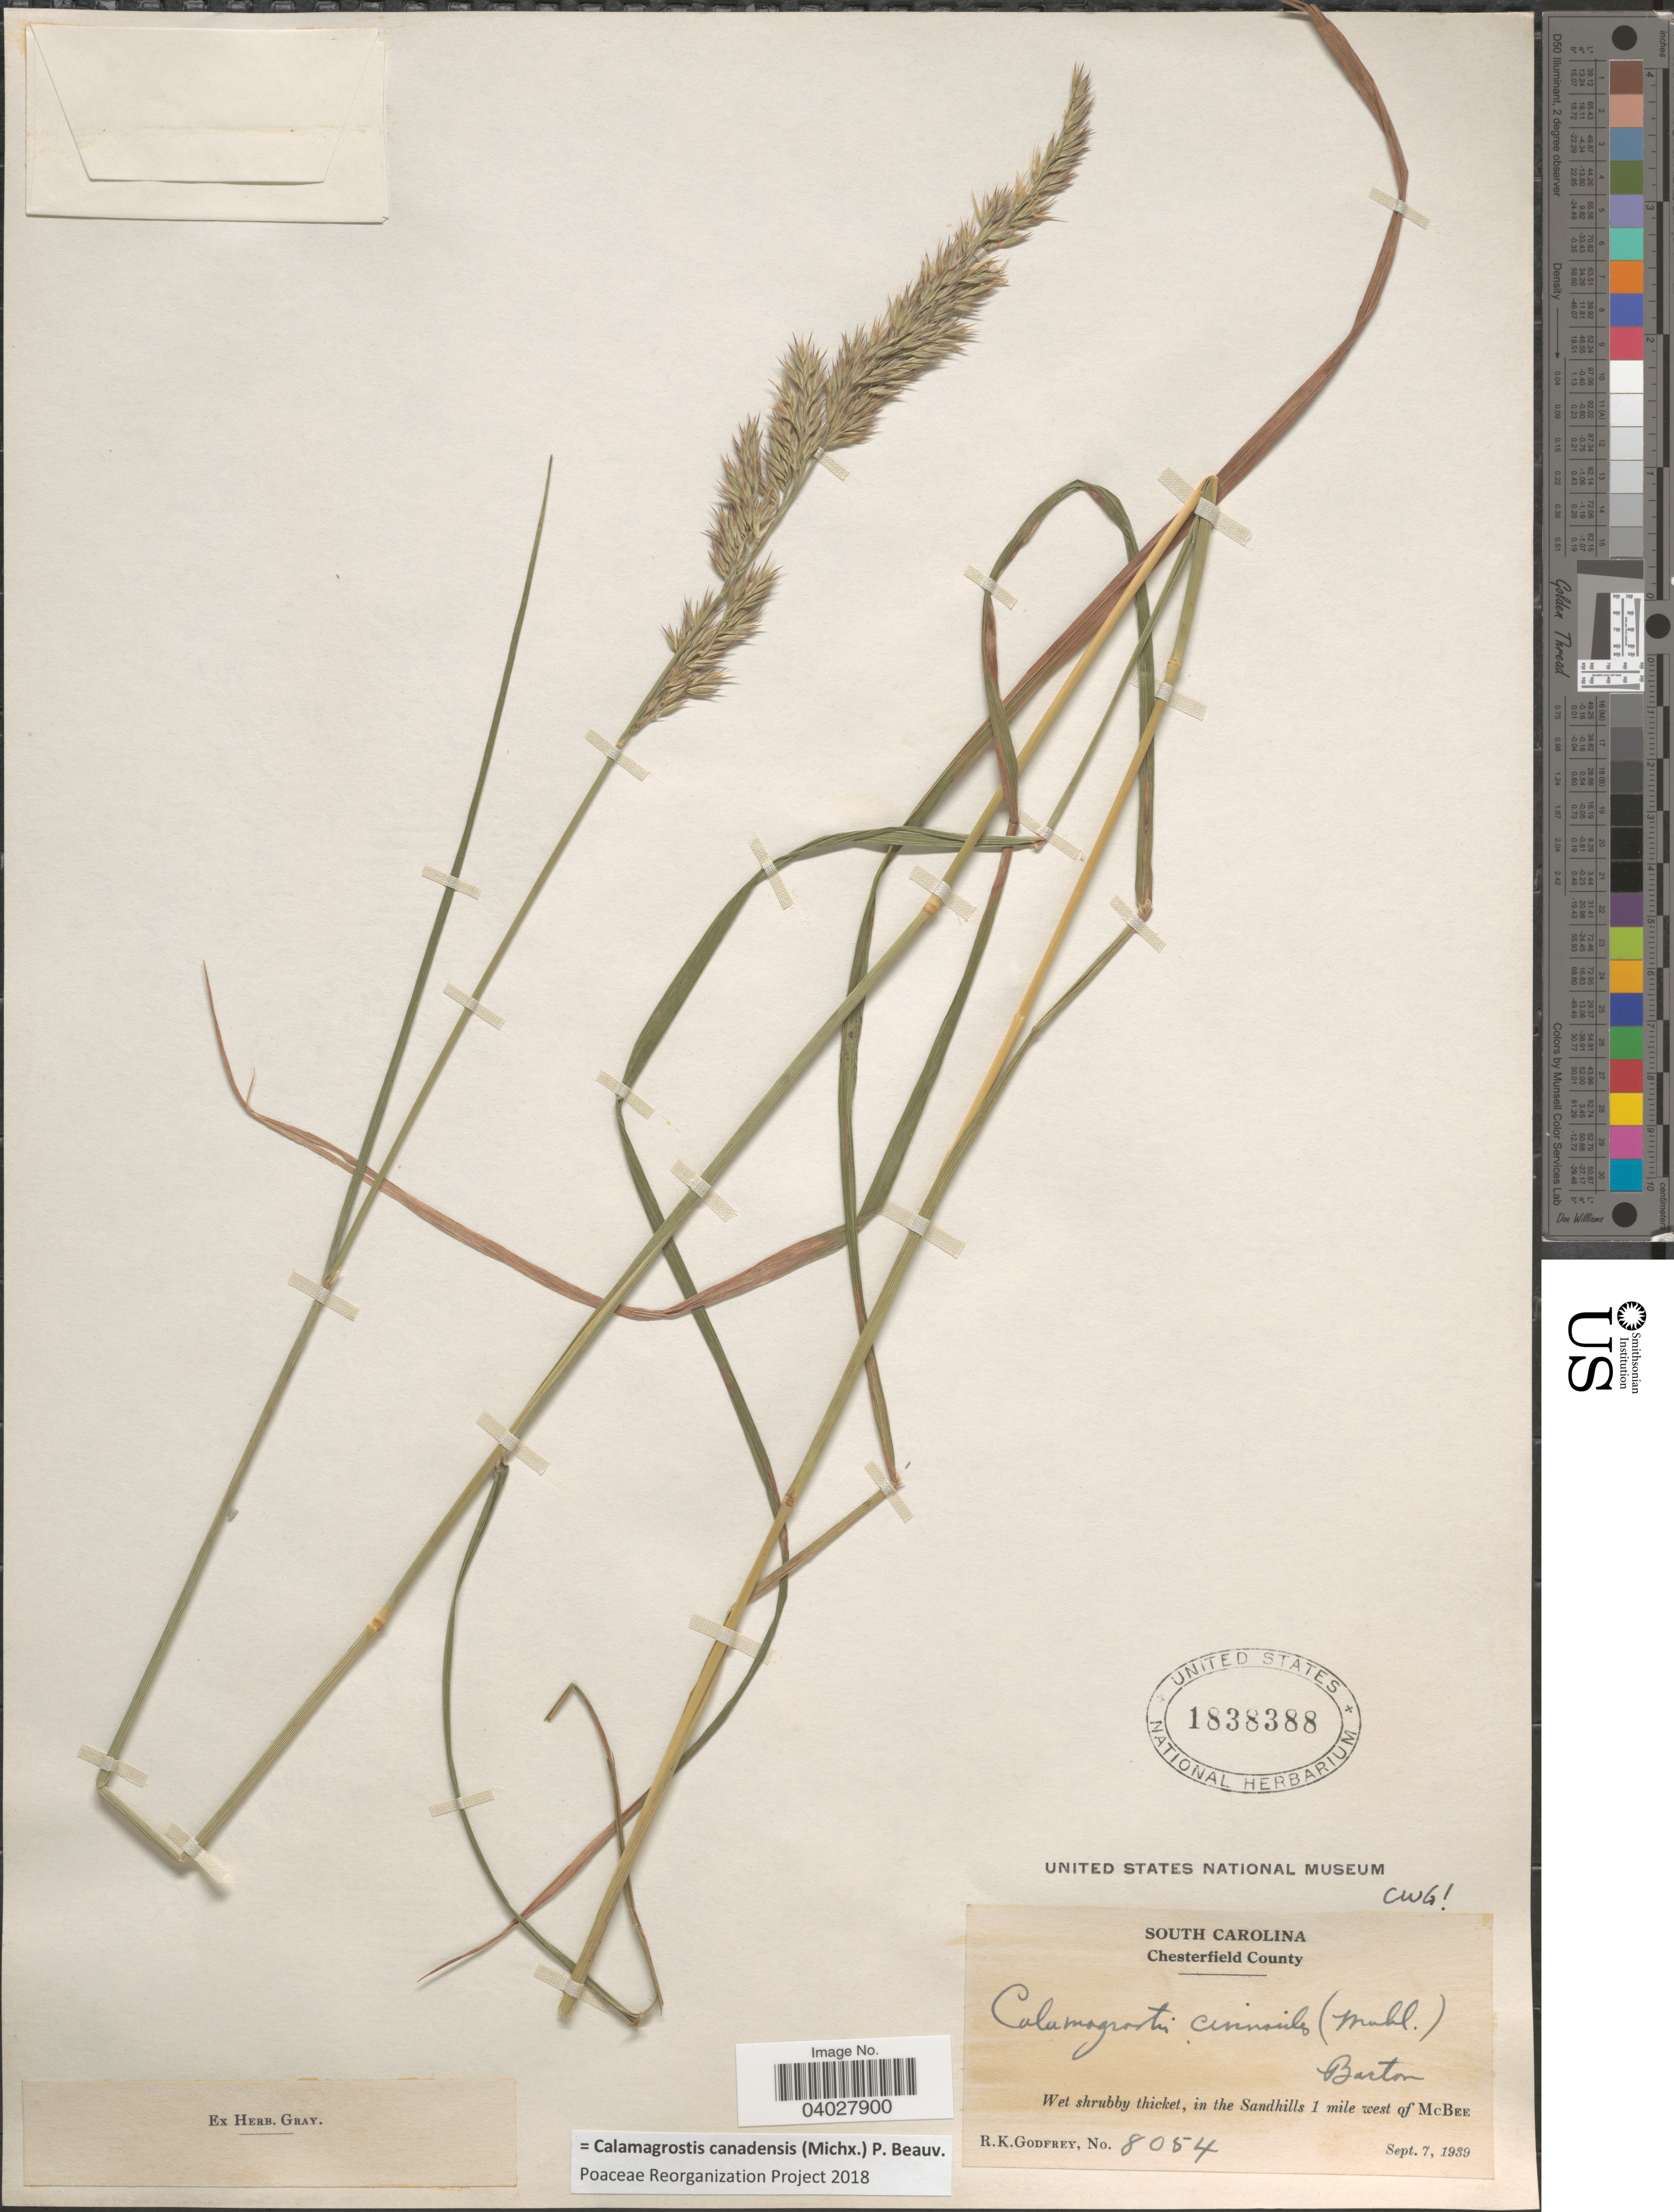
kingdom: Plantae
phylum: Tracheophyta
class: Liliopsida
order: Poales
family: Poaceae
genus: Calamagrostis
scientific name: Calamagrostis canadensis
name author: (Michx.) P. Beauv.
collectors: R. K. Godfrey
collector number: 8054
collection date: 1939-09-07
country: United States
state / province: South Carolina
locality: Chesterfield County. Wet shrubby thicket, in the Sandhills 1 mile west of McBee.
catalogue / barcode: US 1838388